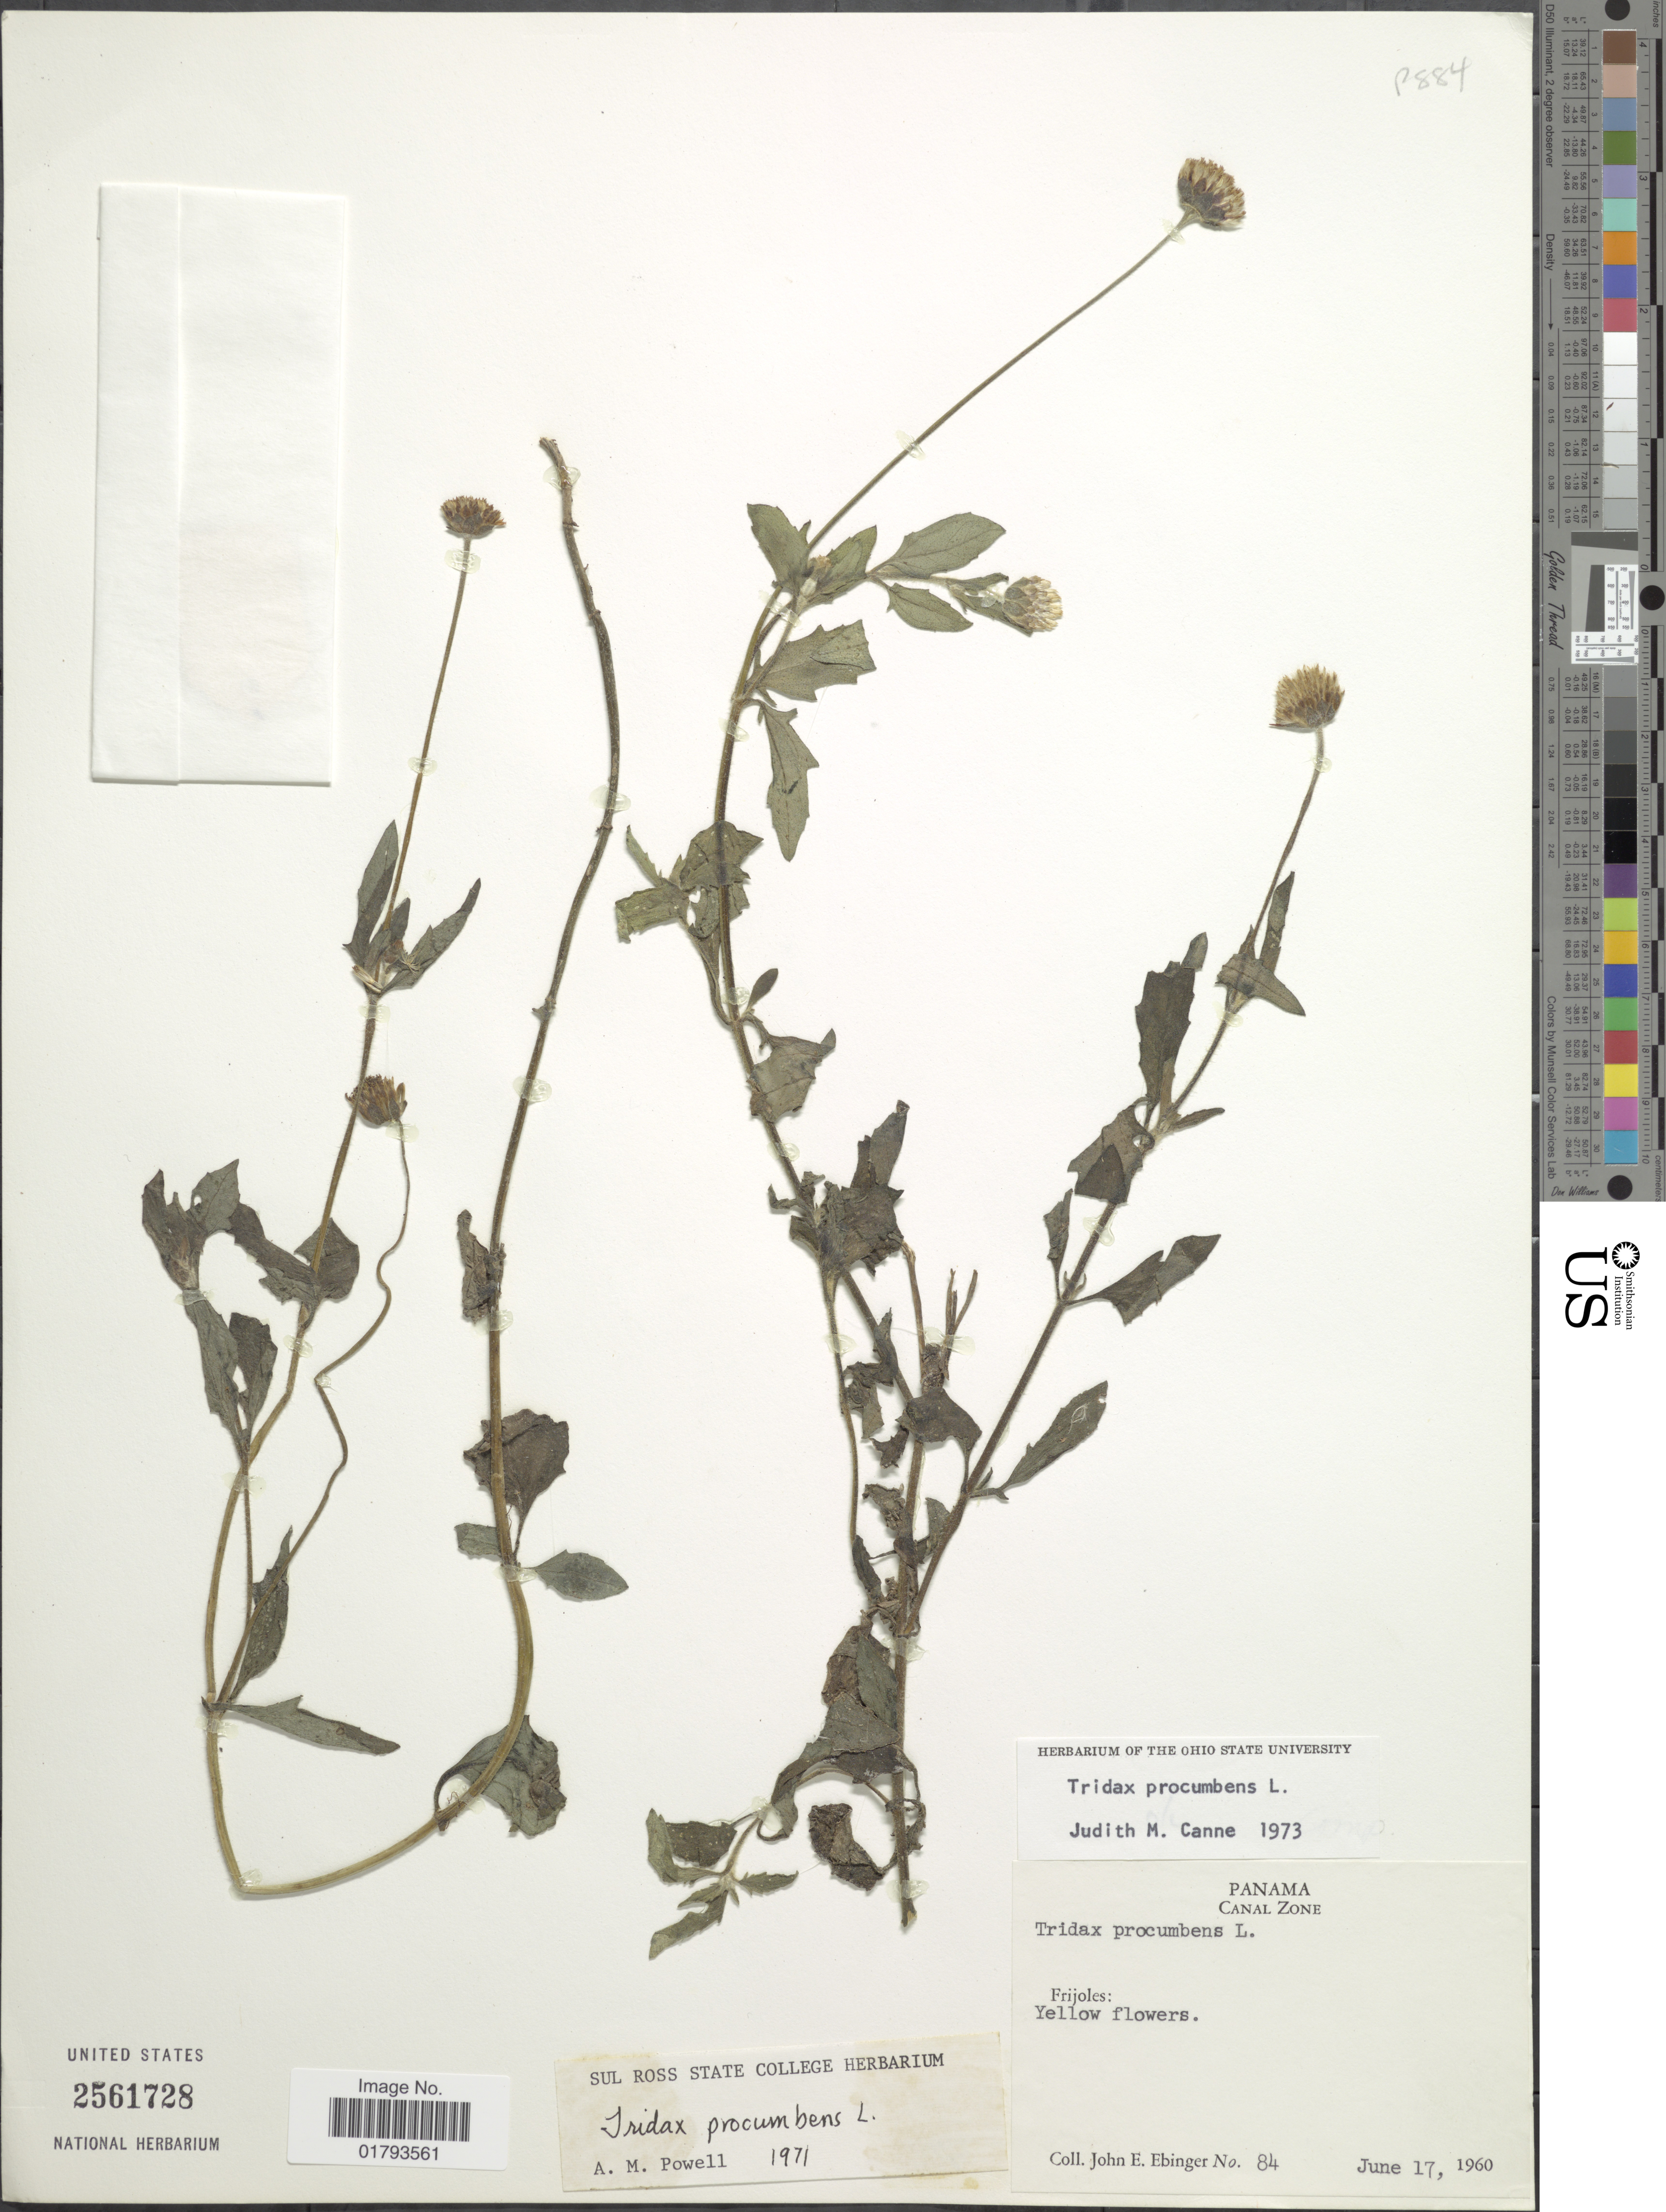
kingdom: Plantae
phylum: Tracheophyta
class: Magnoliopsida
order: Asterales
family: Asteraceae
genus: Tridax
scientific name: Tridax procumbens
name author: L.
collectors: J. Ebinger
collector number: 84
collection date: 1960-06-17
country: Panama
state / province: Colón / Panamá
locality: Canal Zone.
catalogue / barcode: US 2561728